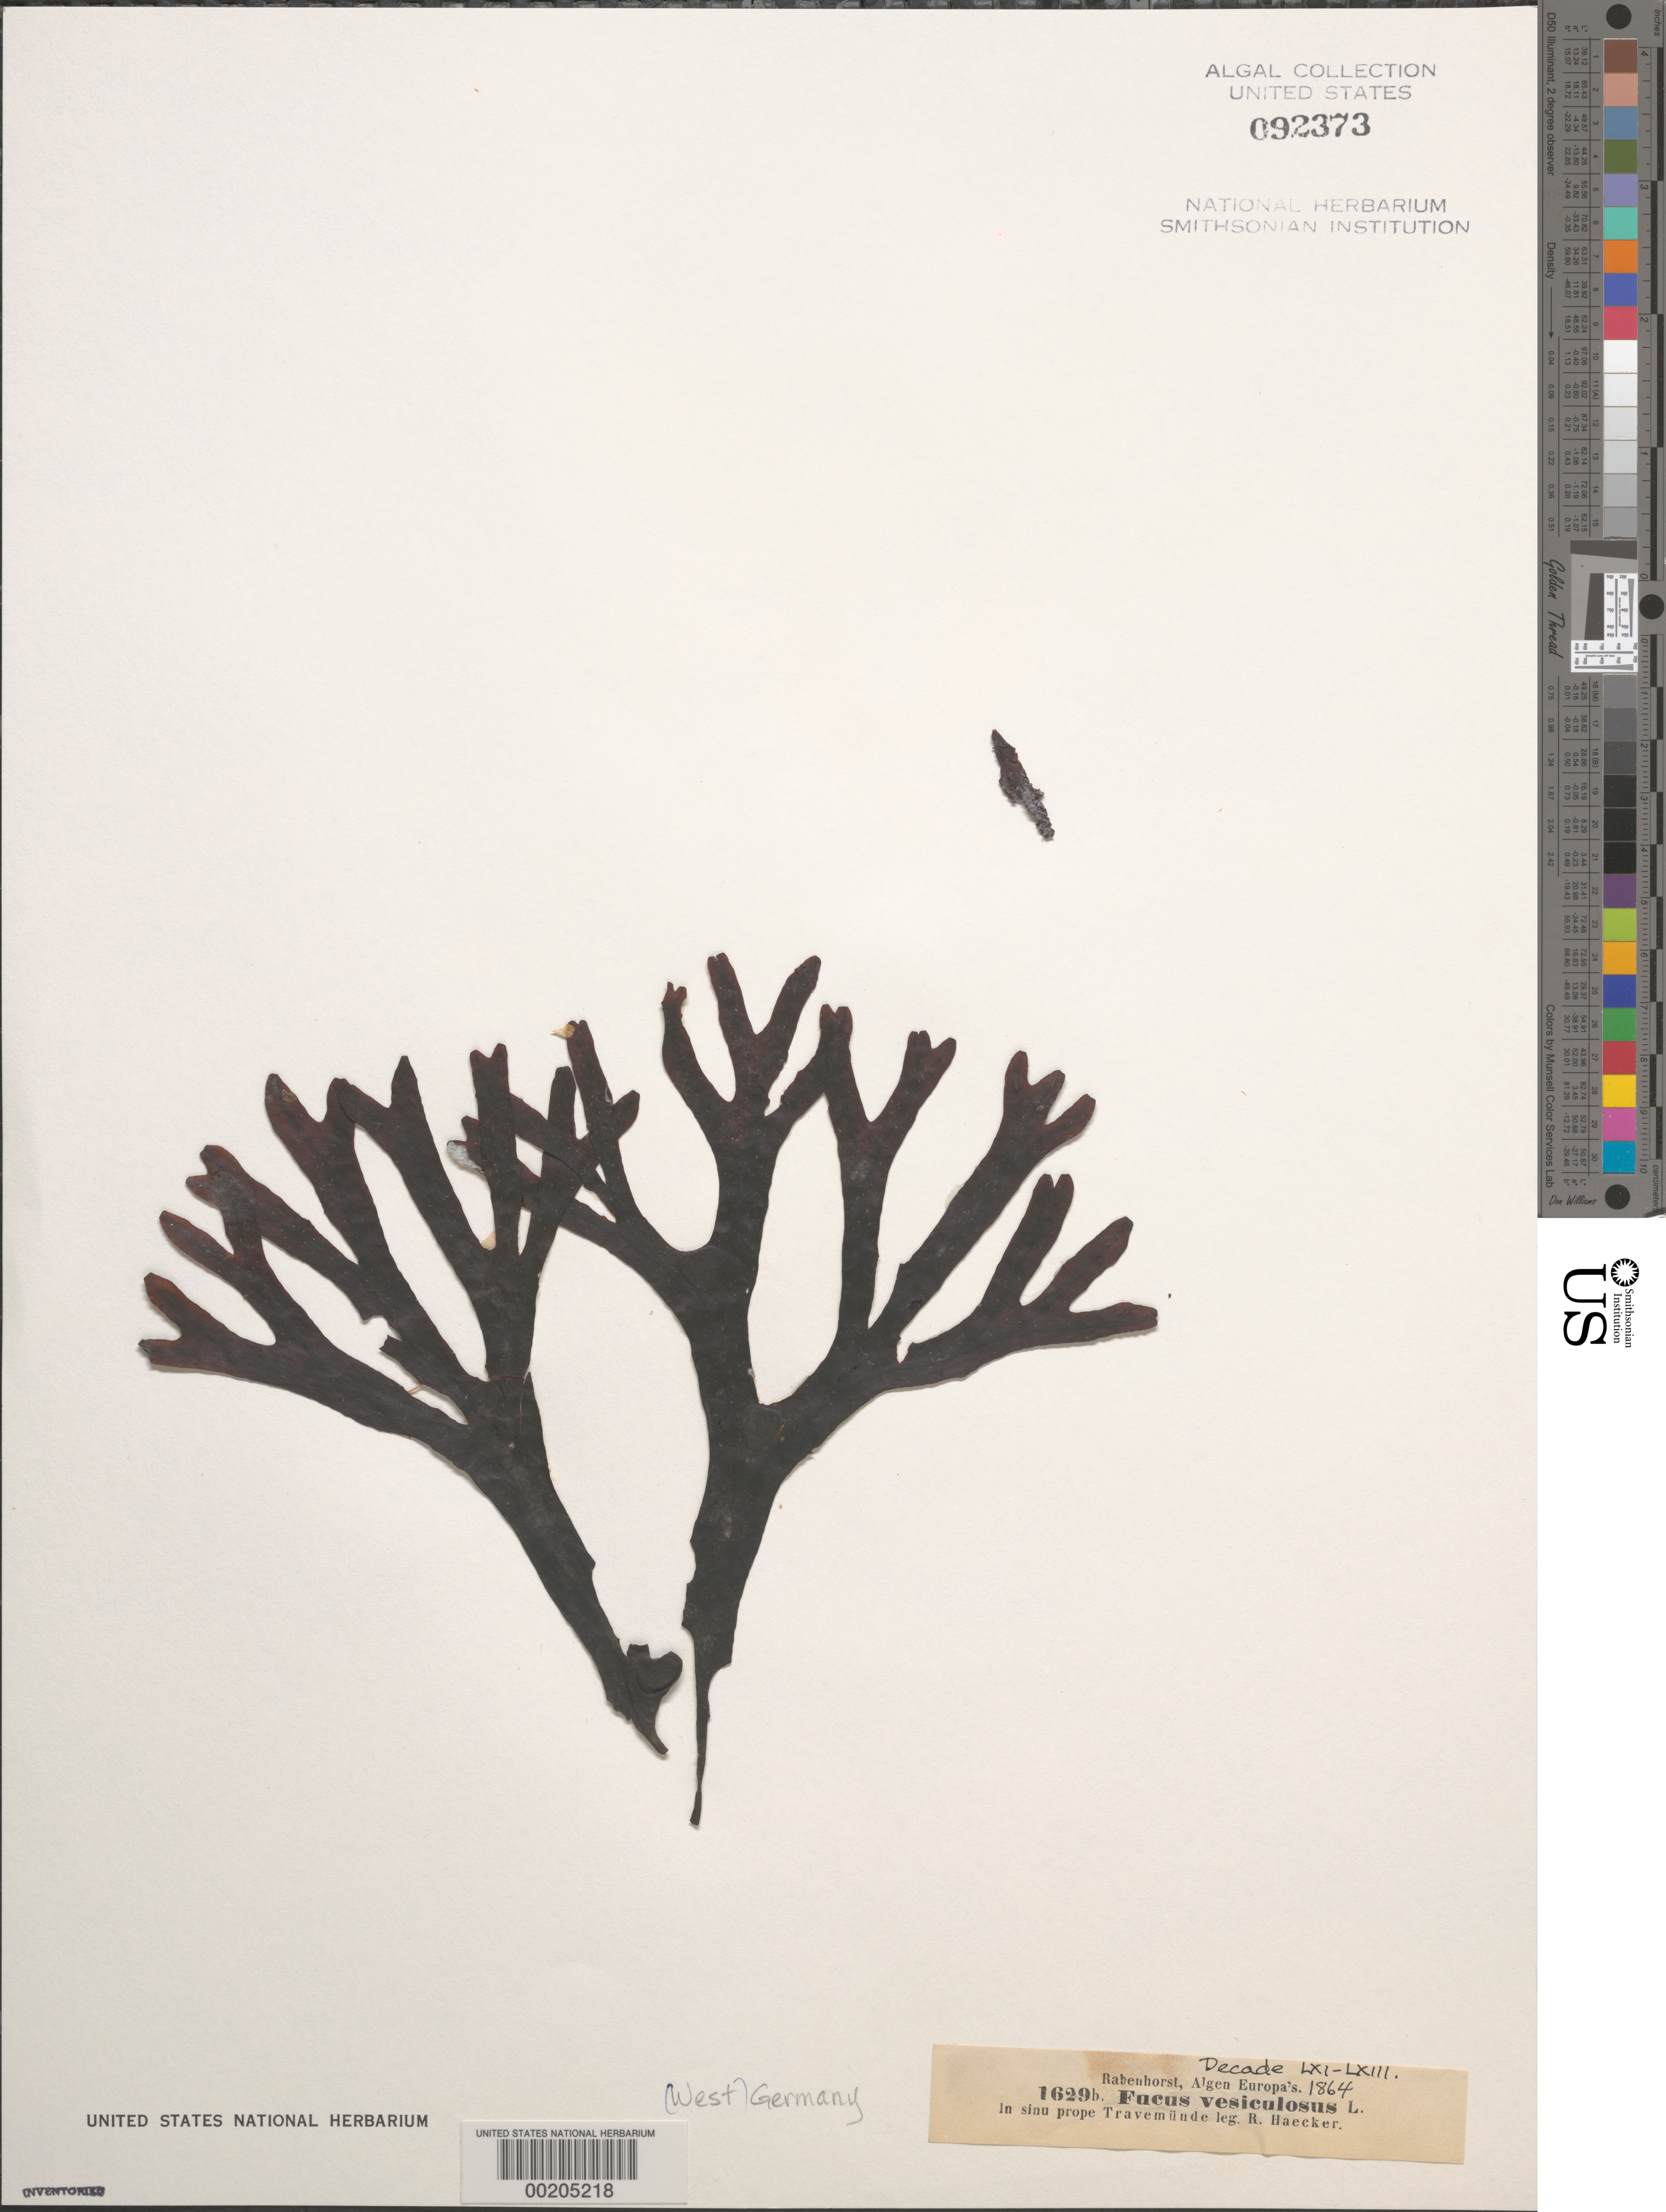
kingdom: Chromista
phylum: Ochrophyta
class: Phaeophyceae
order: Fucales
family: Fucaceae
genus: Fucus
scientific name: Fucus vesiculosus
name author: L.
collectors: R. Haecker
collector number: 1629b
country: Germany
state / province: Schleswig-Holstein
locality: Near Travemunde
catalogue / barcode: US 92373